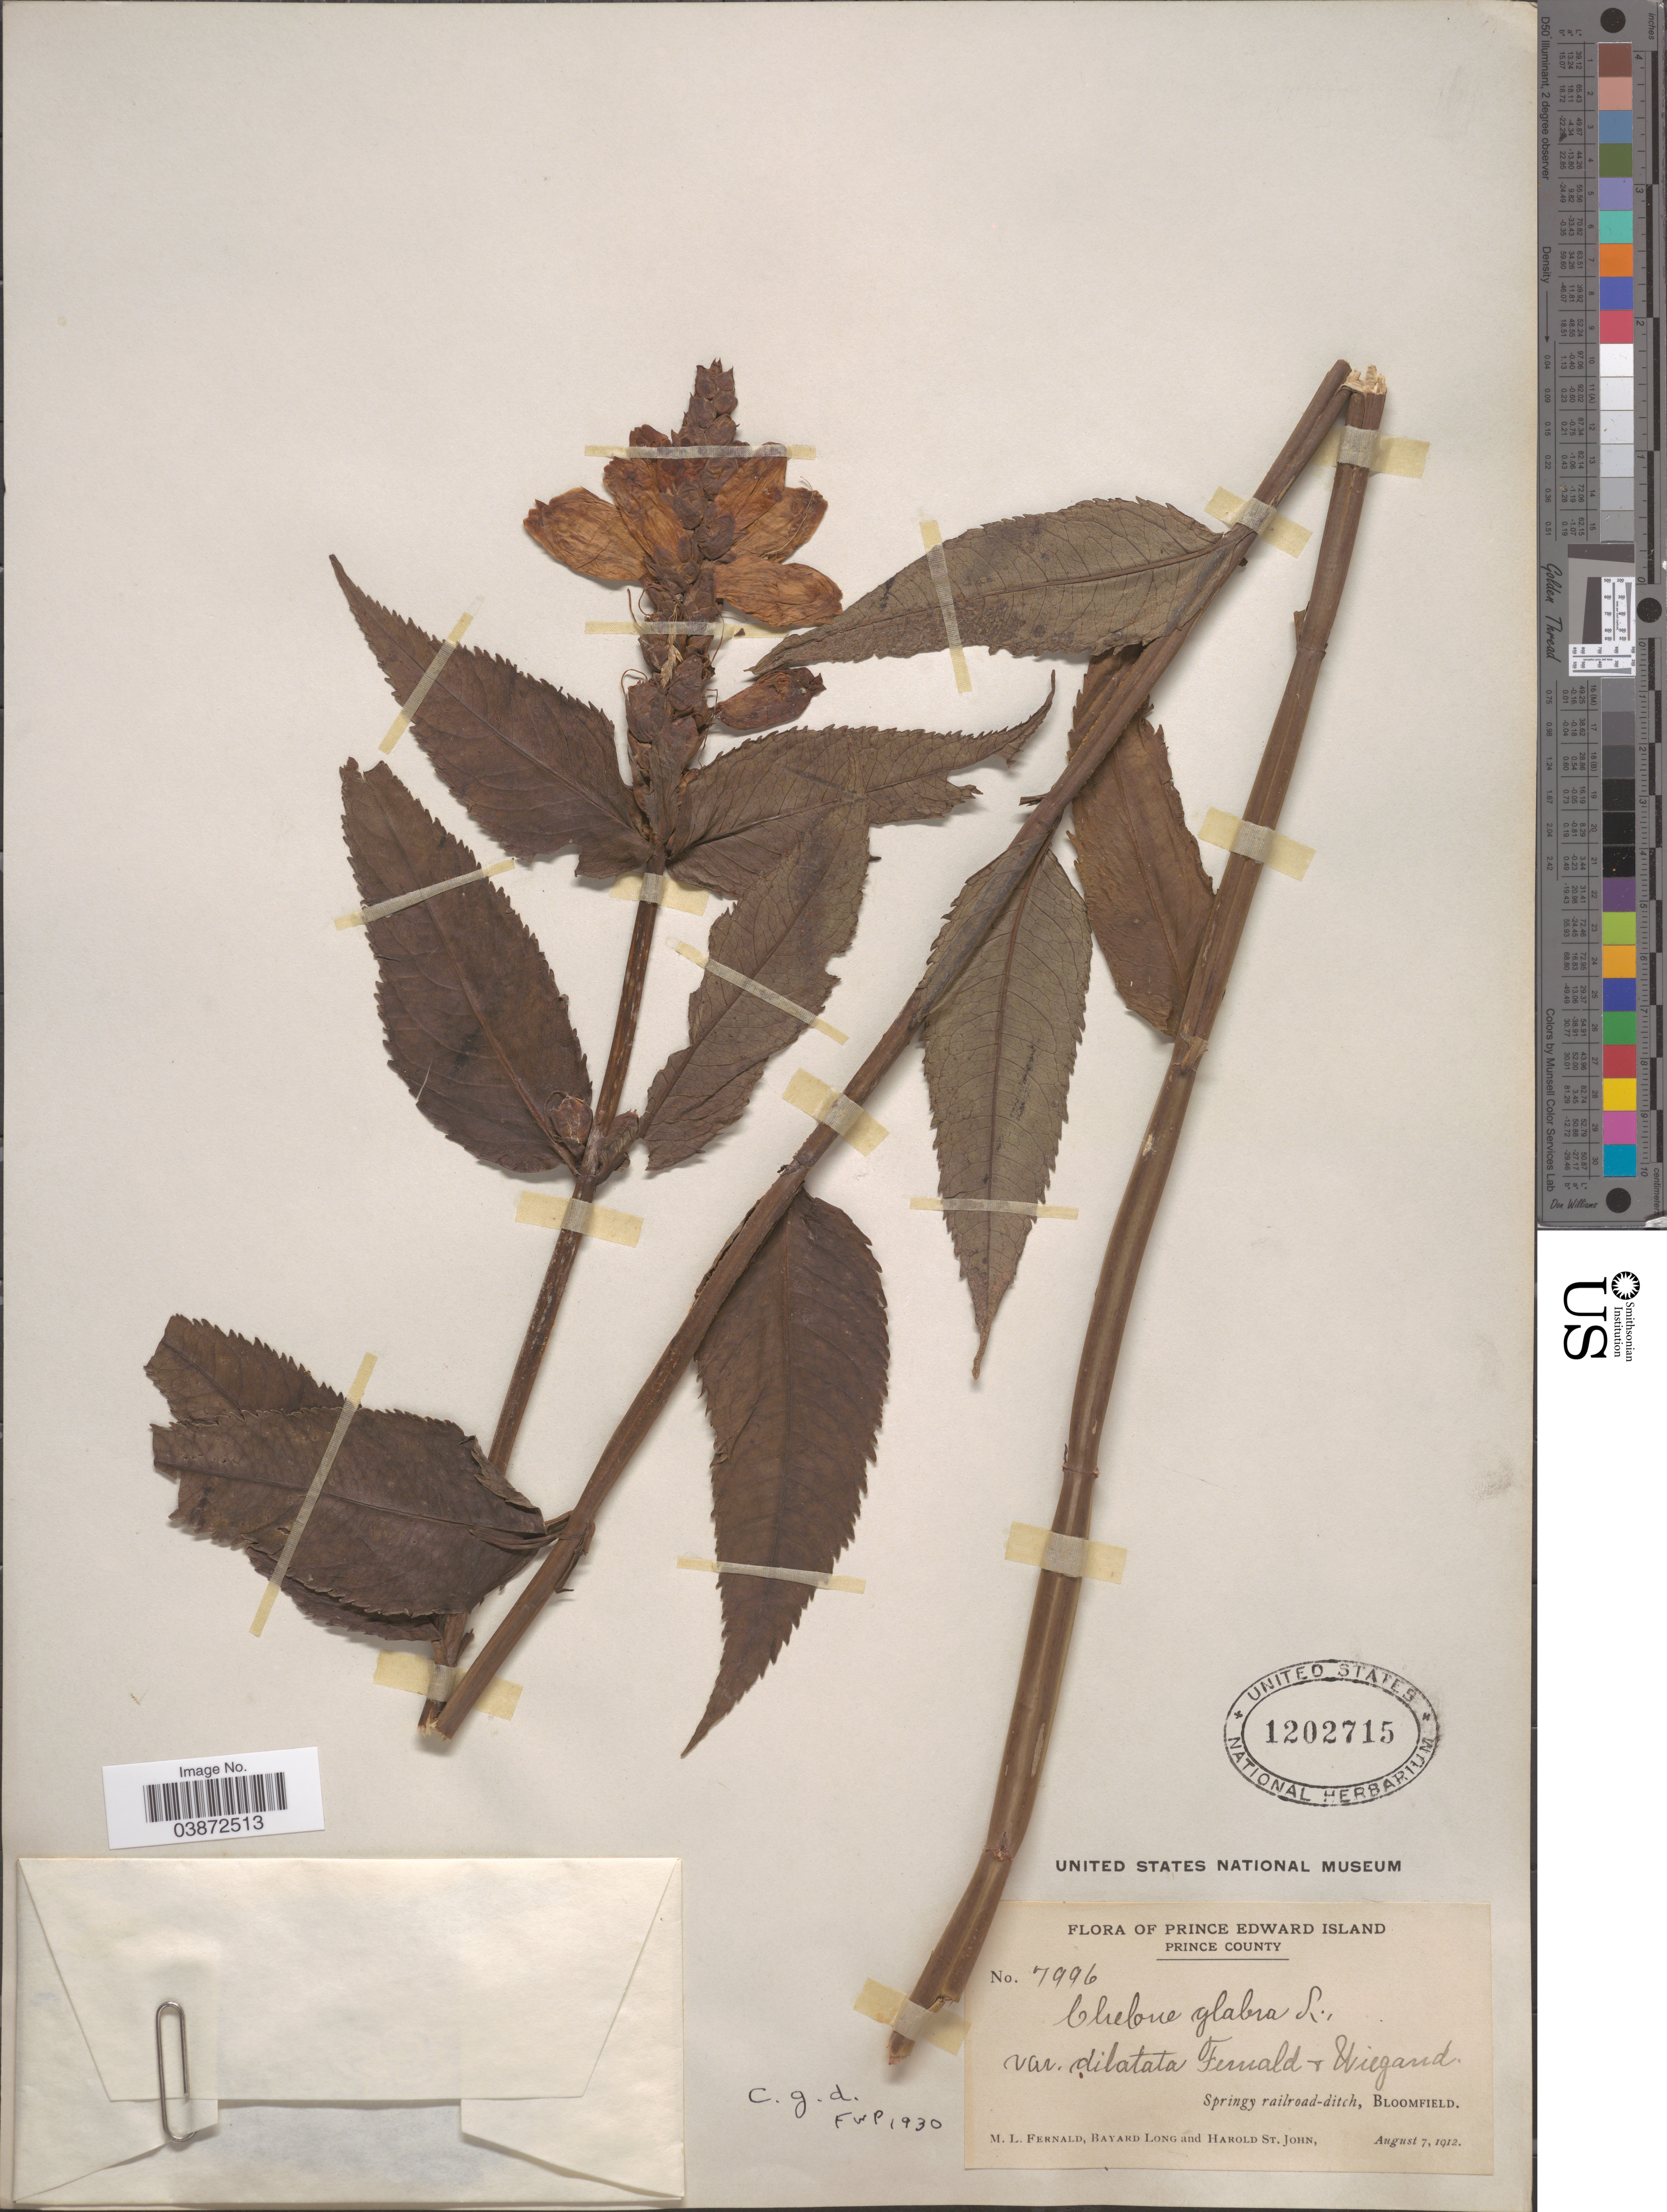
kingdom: Plantae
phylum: Tracheophyta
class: Magnoliopsida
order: Lamiales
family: Plantaginaceae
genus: Chelone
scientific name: Chelone glabra var. dilatata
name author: (Fernald & Wiegand) Pennell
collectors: M. L. Fernald, B. Long & H. St. John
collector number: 7996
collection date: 1912-08-07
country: Canada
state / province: Prince Edward Island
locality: Prince County. Springy railroad-ditch, Bloomfield.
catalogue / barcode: US 1202715